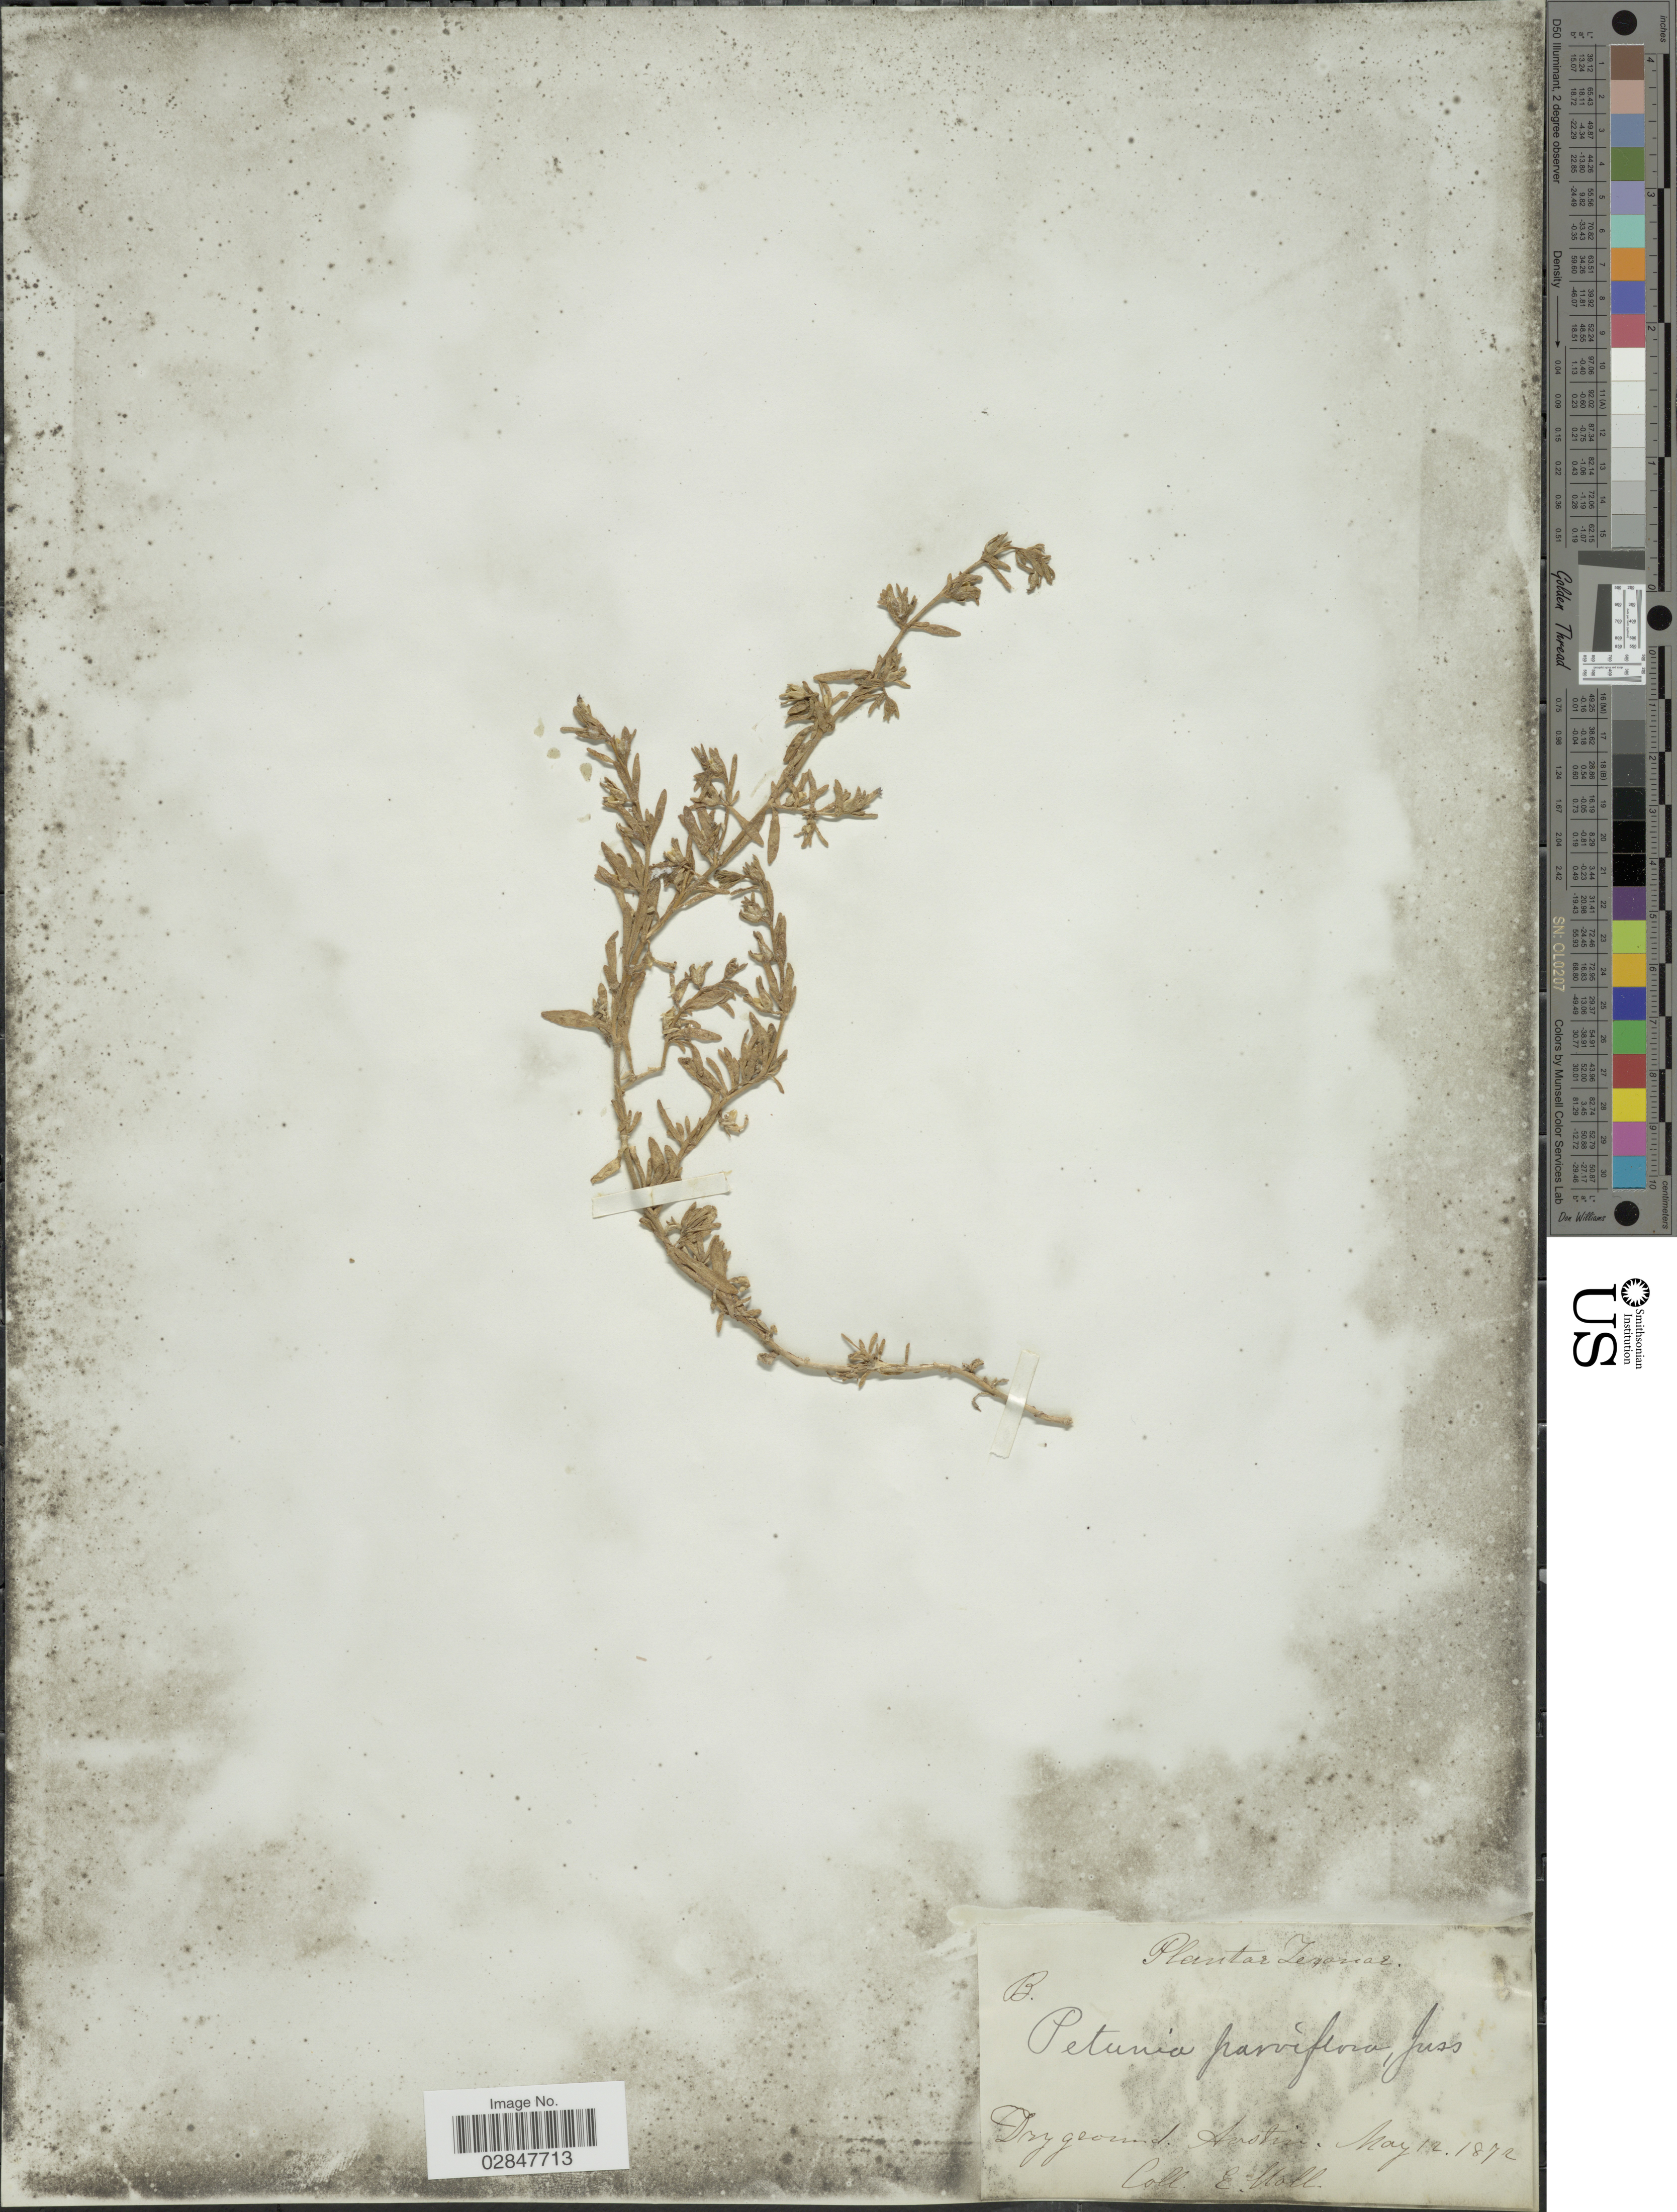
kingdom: Plantae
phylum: Tracheophyta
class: Magnoliopsida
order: Solanales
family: Solanaceae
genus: Petunia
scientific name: Petunia parviflora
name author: Juss.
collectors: E. J. Moll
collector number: B*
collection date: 1872-05-12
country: United States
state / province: Texas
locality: Austin.